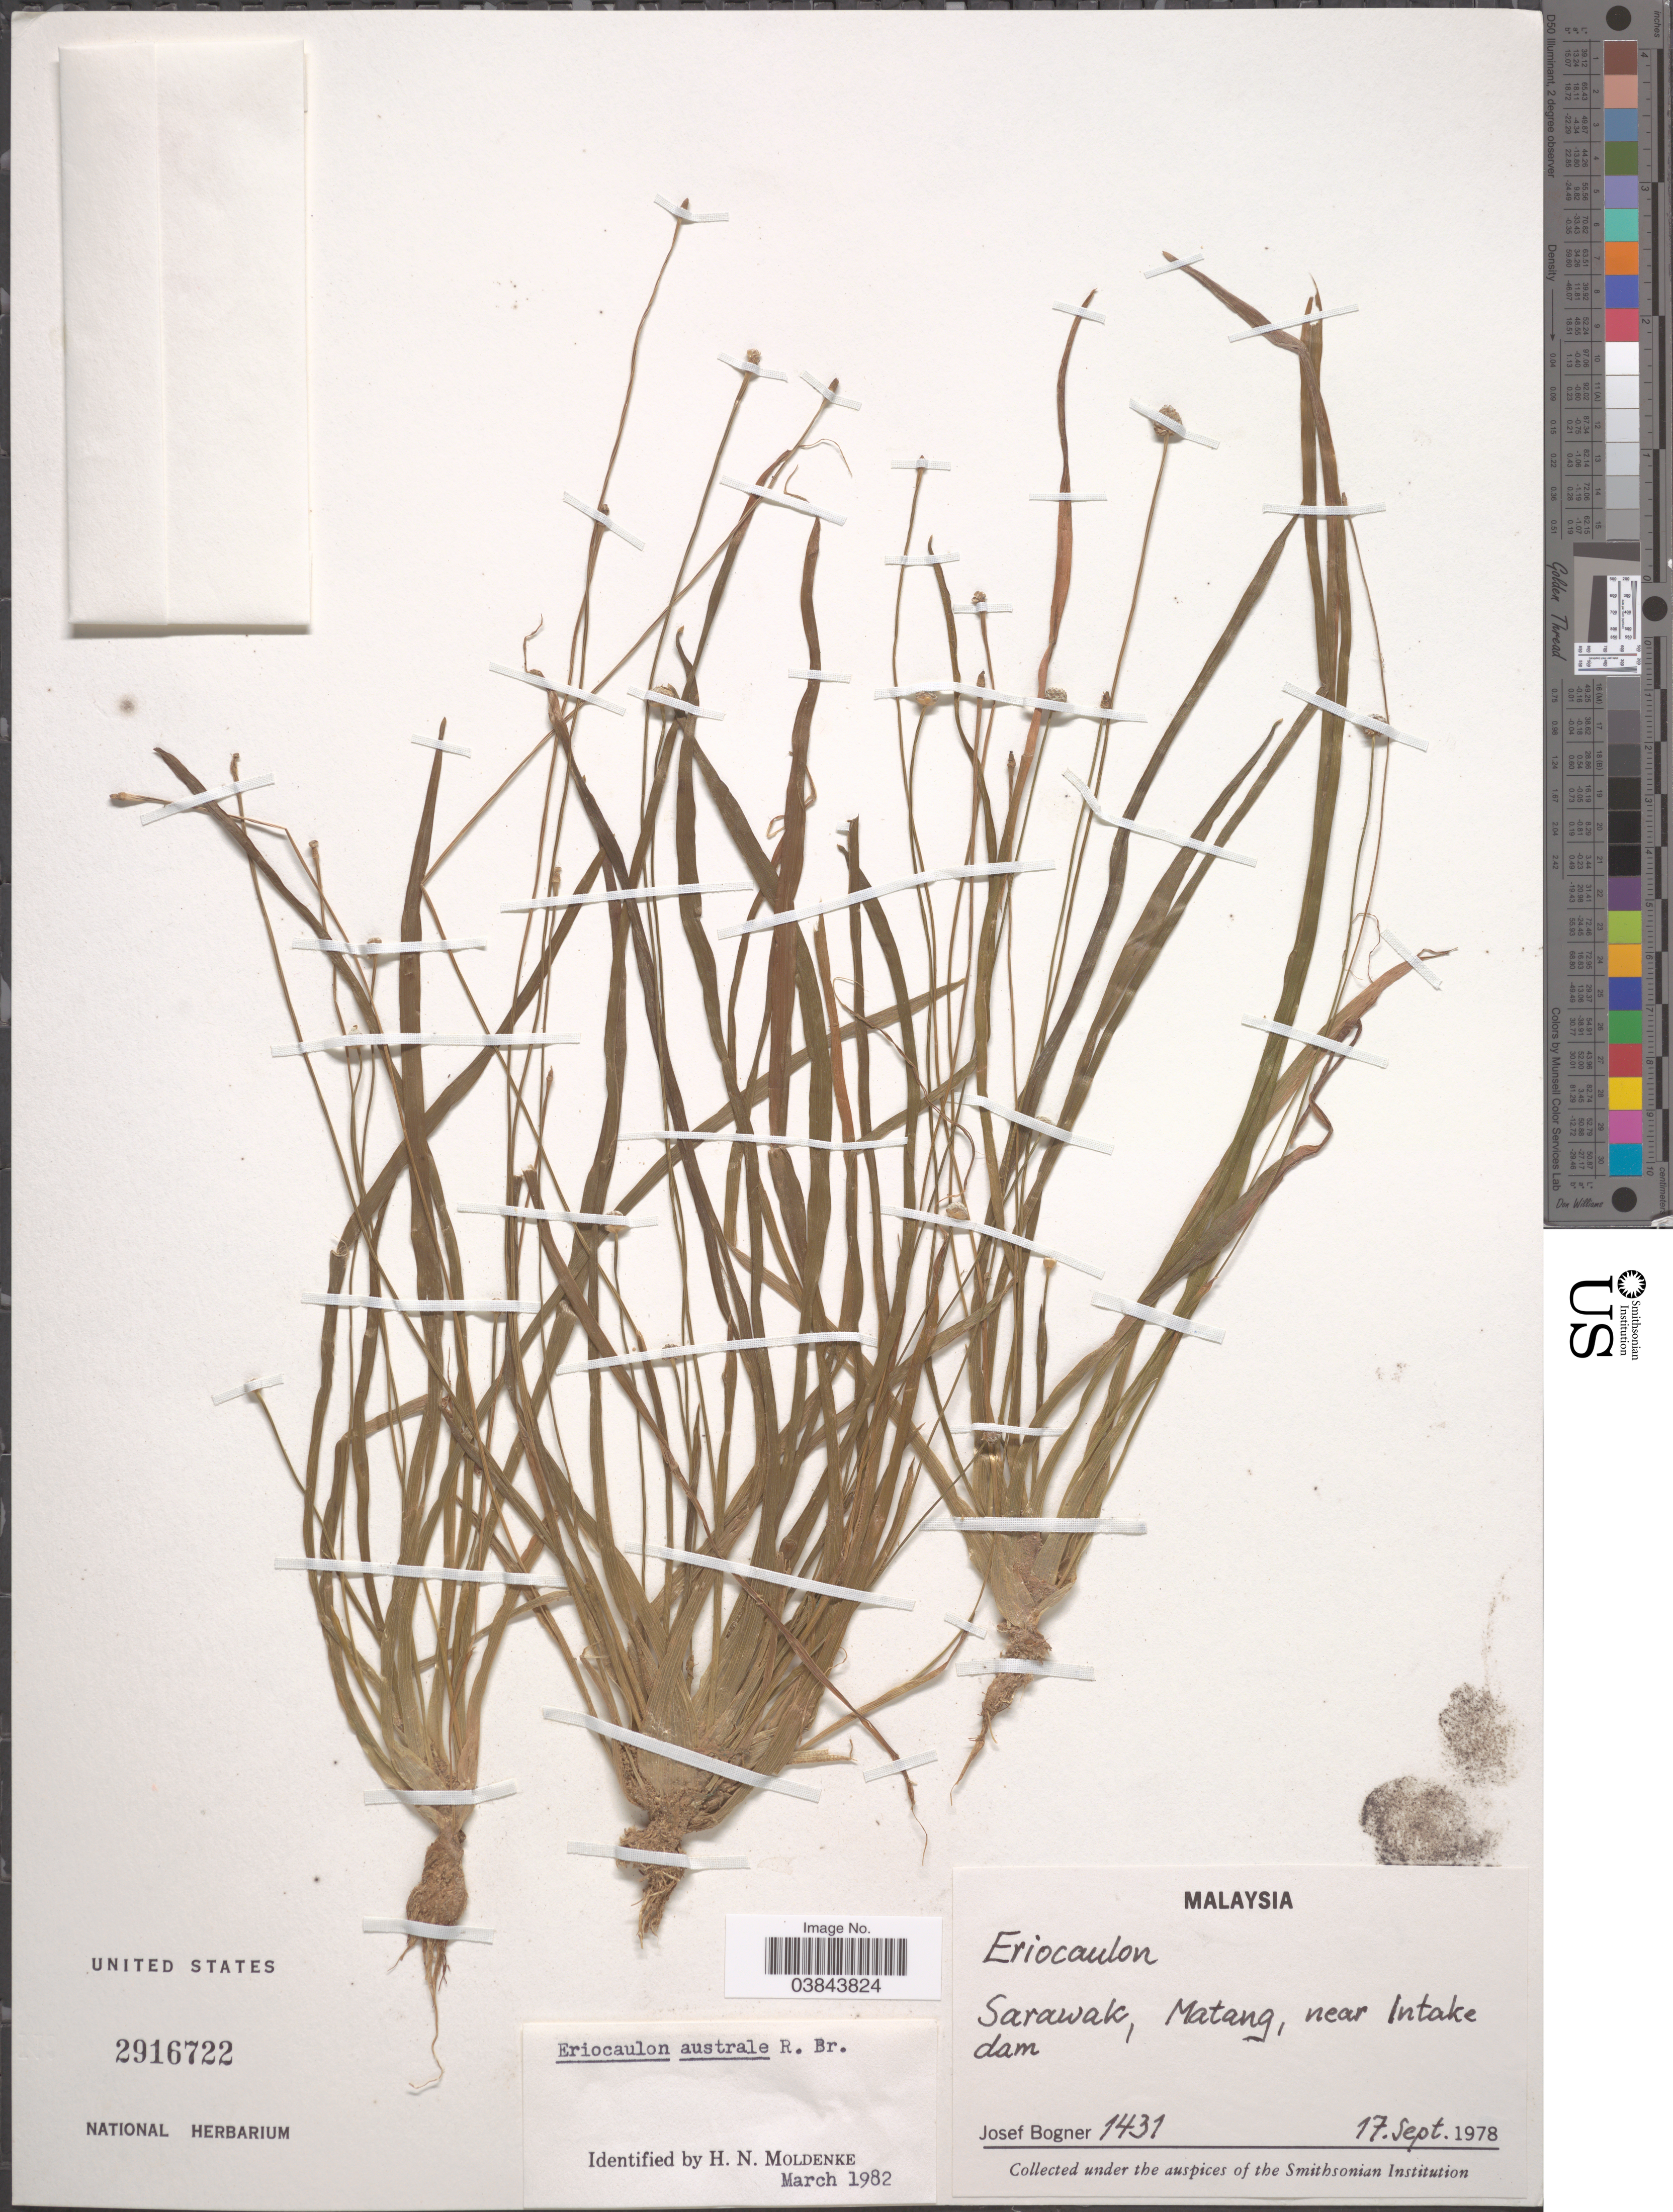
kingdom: Plantae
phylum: Tracheophyta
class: Liliopsida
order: Poales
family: Eriocaulaceae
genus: Eriocaulon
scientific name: Eriocaulon australe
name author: R. Br.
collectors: J. Bogner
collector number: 1431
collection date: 1978-09-17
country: Malaysia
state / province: Sarawak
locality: Matang, near Intake dam.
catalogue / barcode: US 2916722